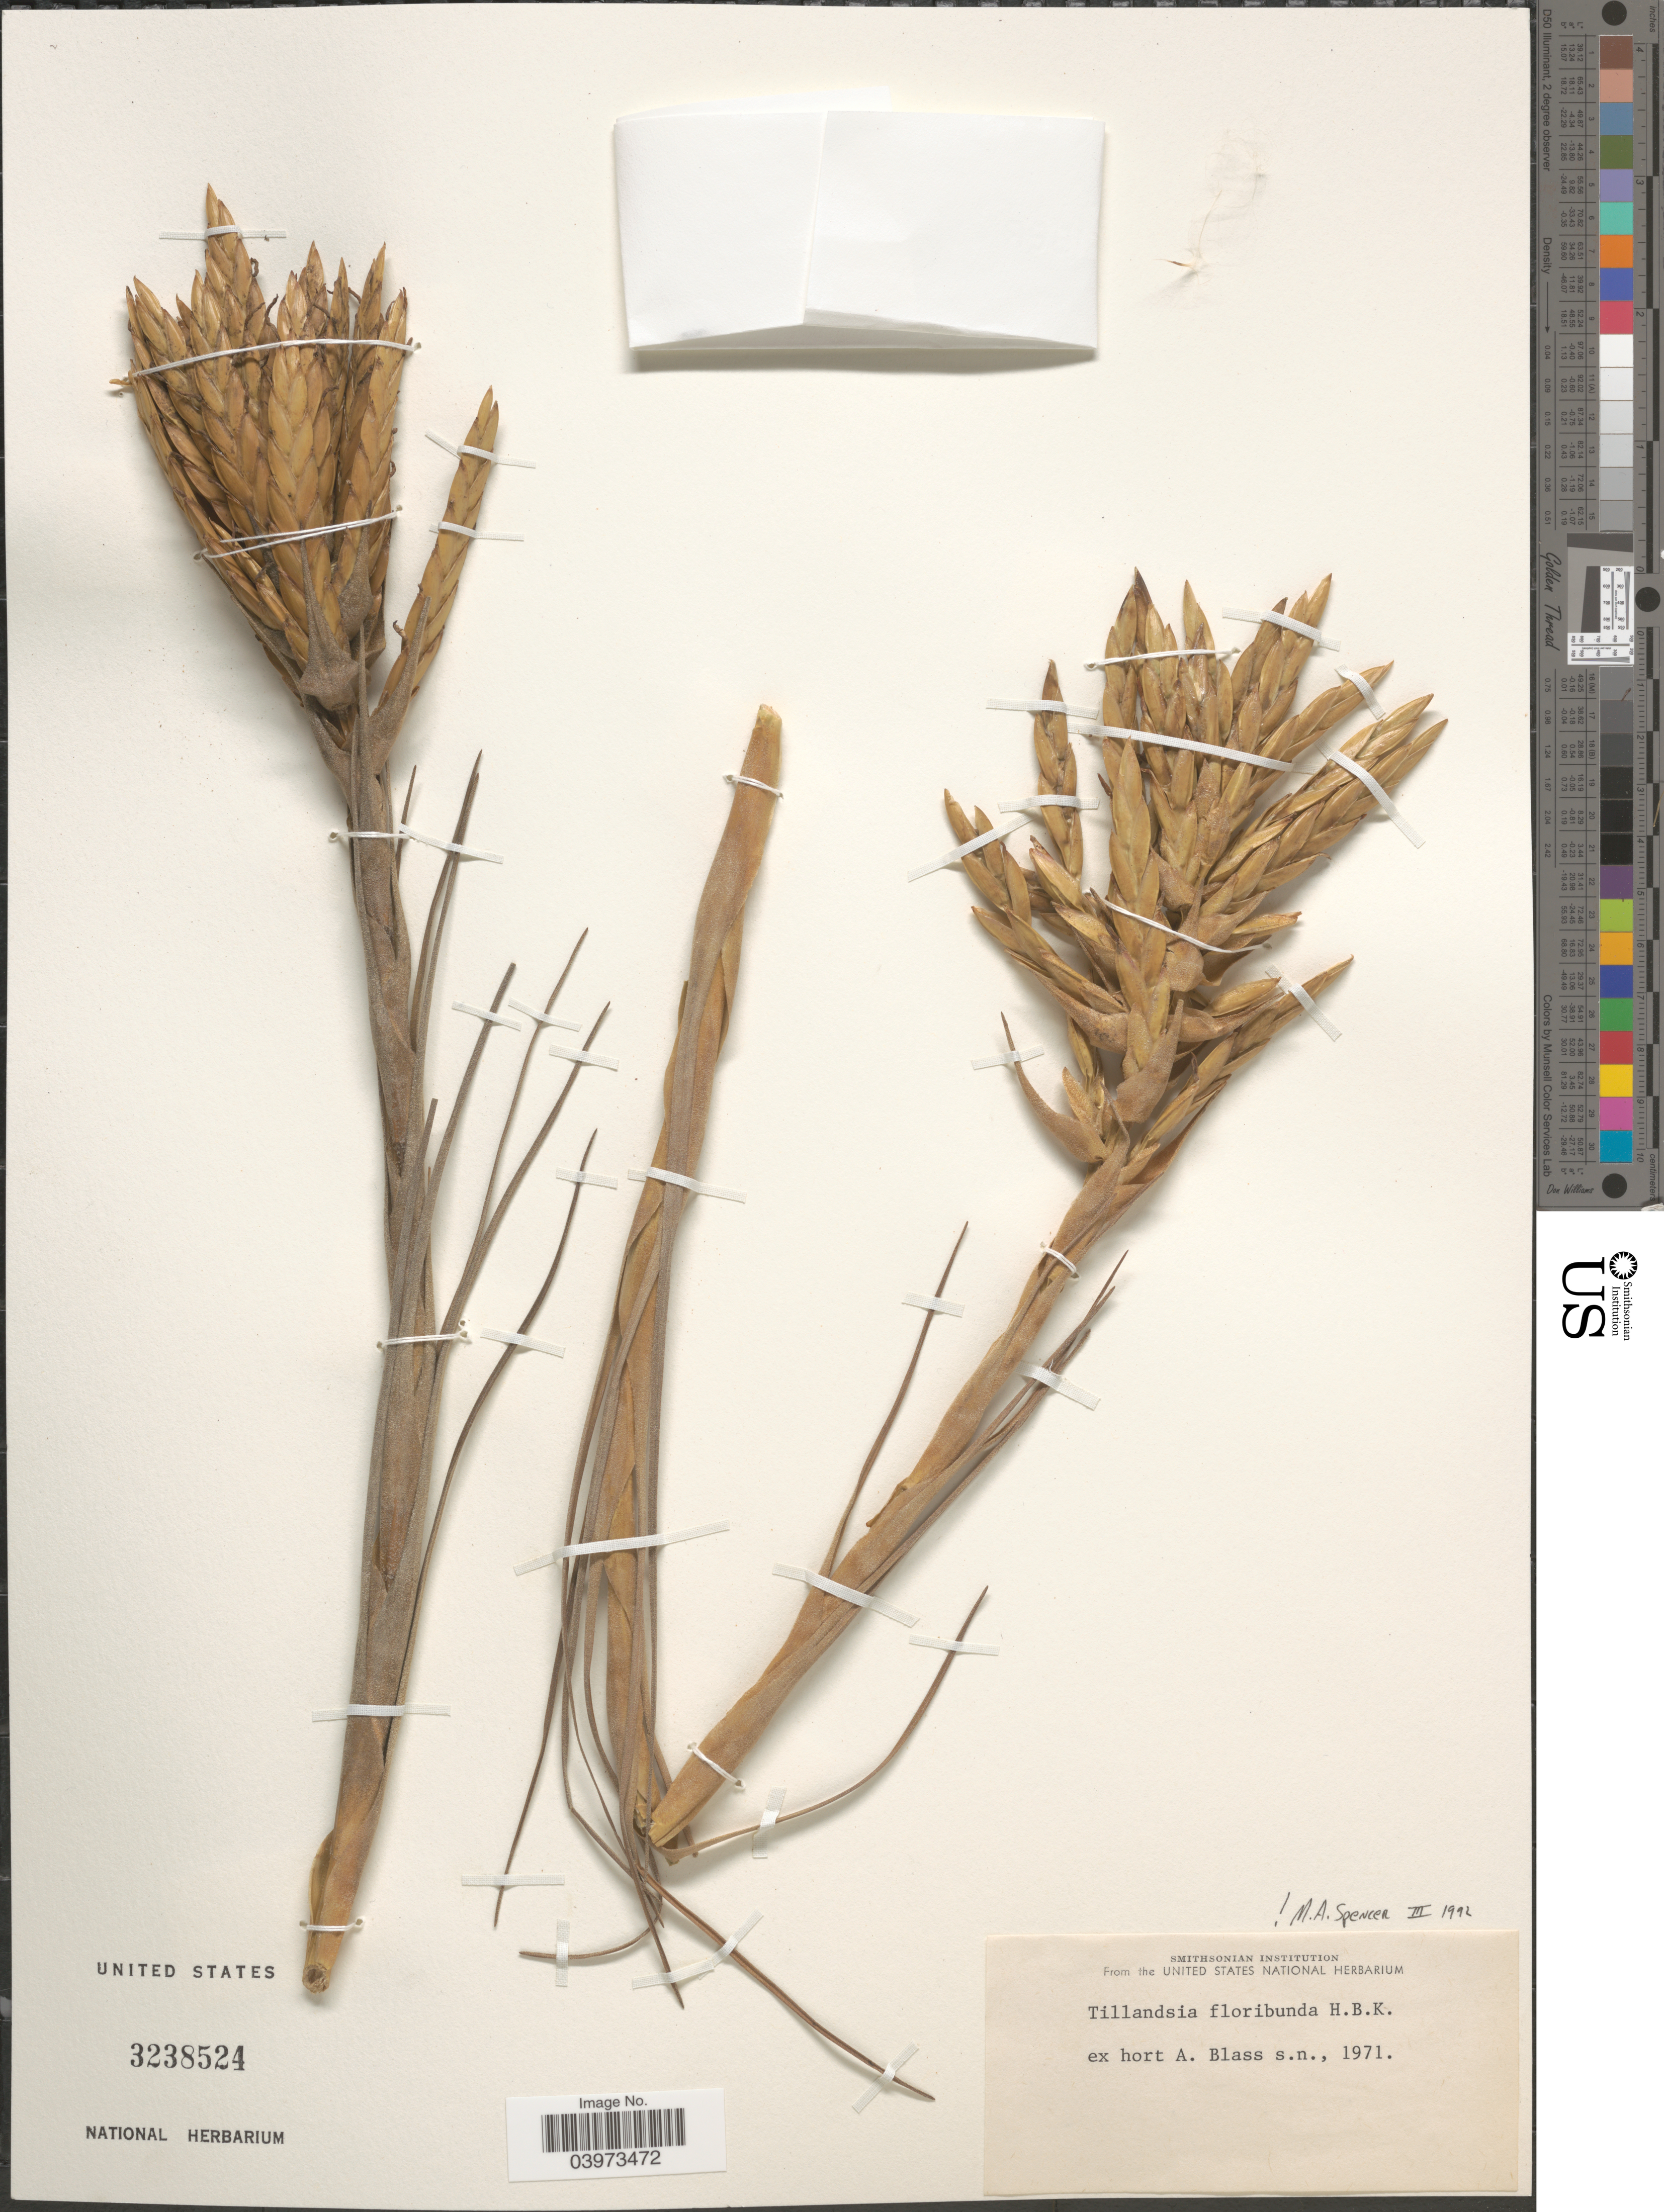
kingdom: Plantae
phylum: Tracheophyta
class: Liliopsida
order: Poales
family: Bromeliaceae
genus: Tillandsia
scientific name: Tillandsia floribunda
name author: Kunth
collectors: A. Blass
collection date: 1971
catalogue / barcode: US 3238524